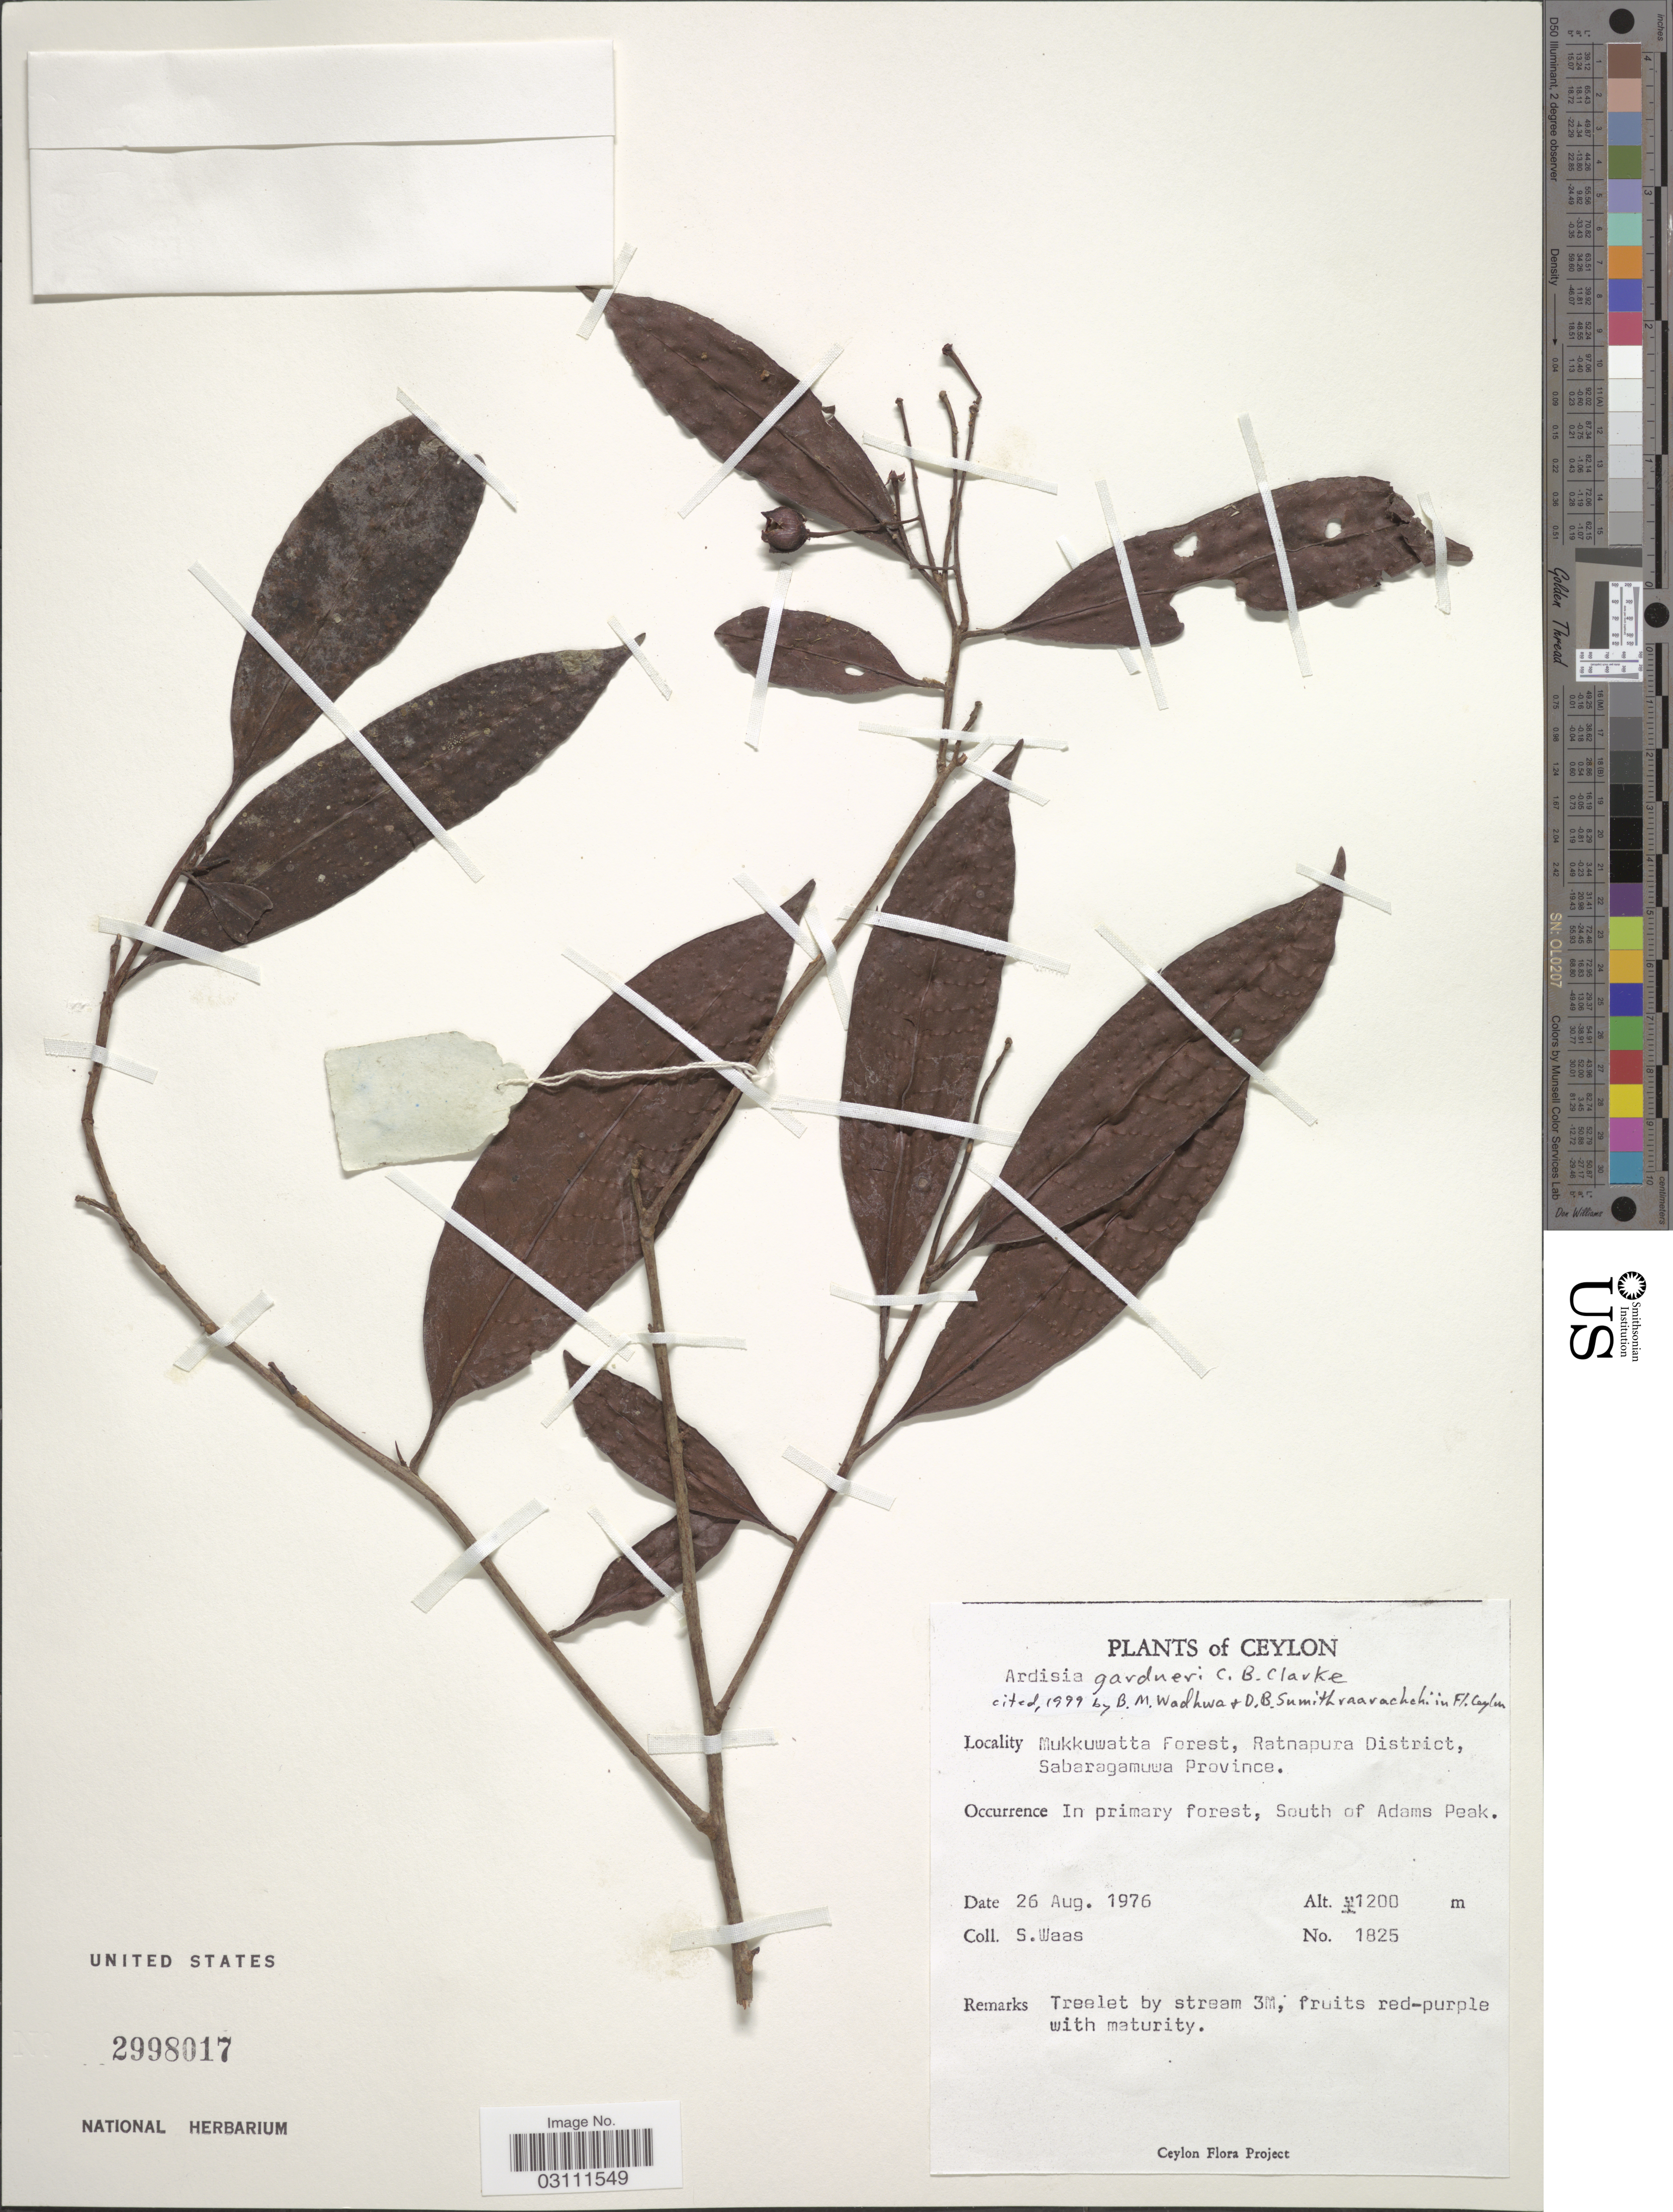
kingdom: Plantae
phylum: Tracheophyta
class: Magnoliopsida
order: Ericales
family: Primulaceae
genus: Ardisia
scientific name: Ardisia gardneri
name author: C.B. Clarke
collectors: S. Waas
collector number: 1825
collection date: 1976-08-26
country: Sri Lanka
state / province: Sabaragamuwa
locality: Ceylon, Mukkuwatta Forest, Ratnapura District, Sabaragamuwa Province, In primary forest, South of Adams Peak.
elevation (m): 1200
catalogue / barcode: US 2998017